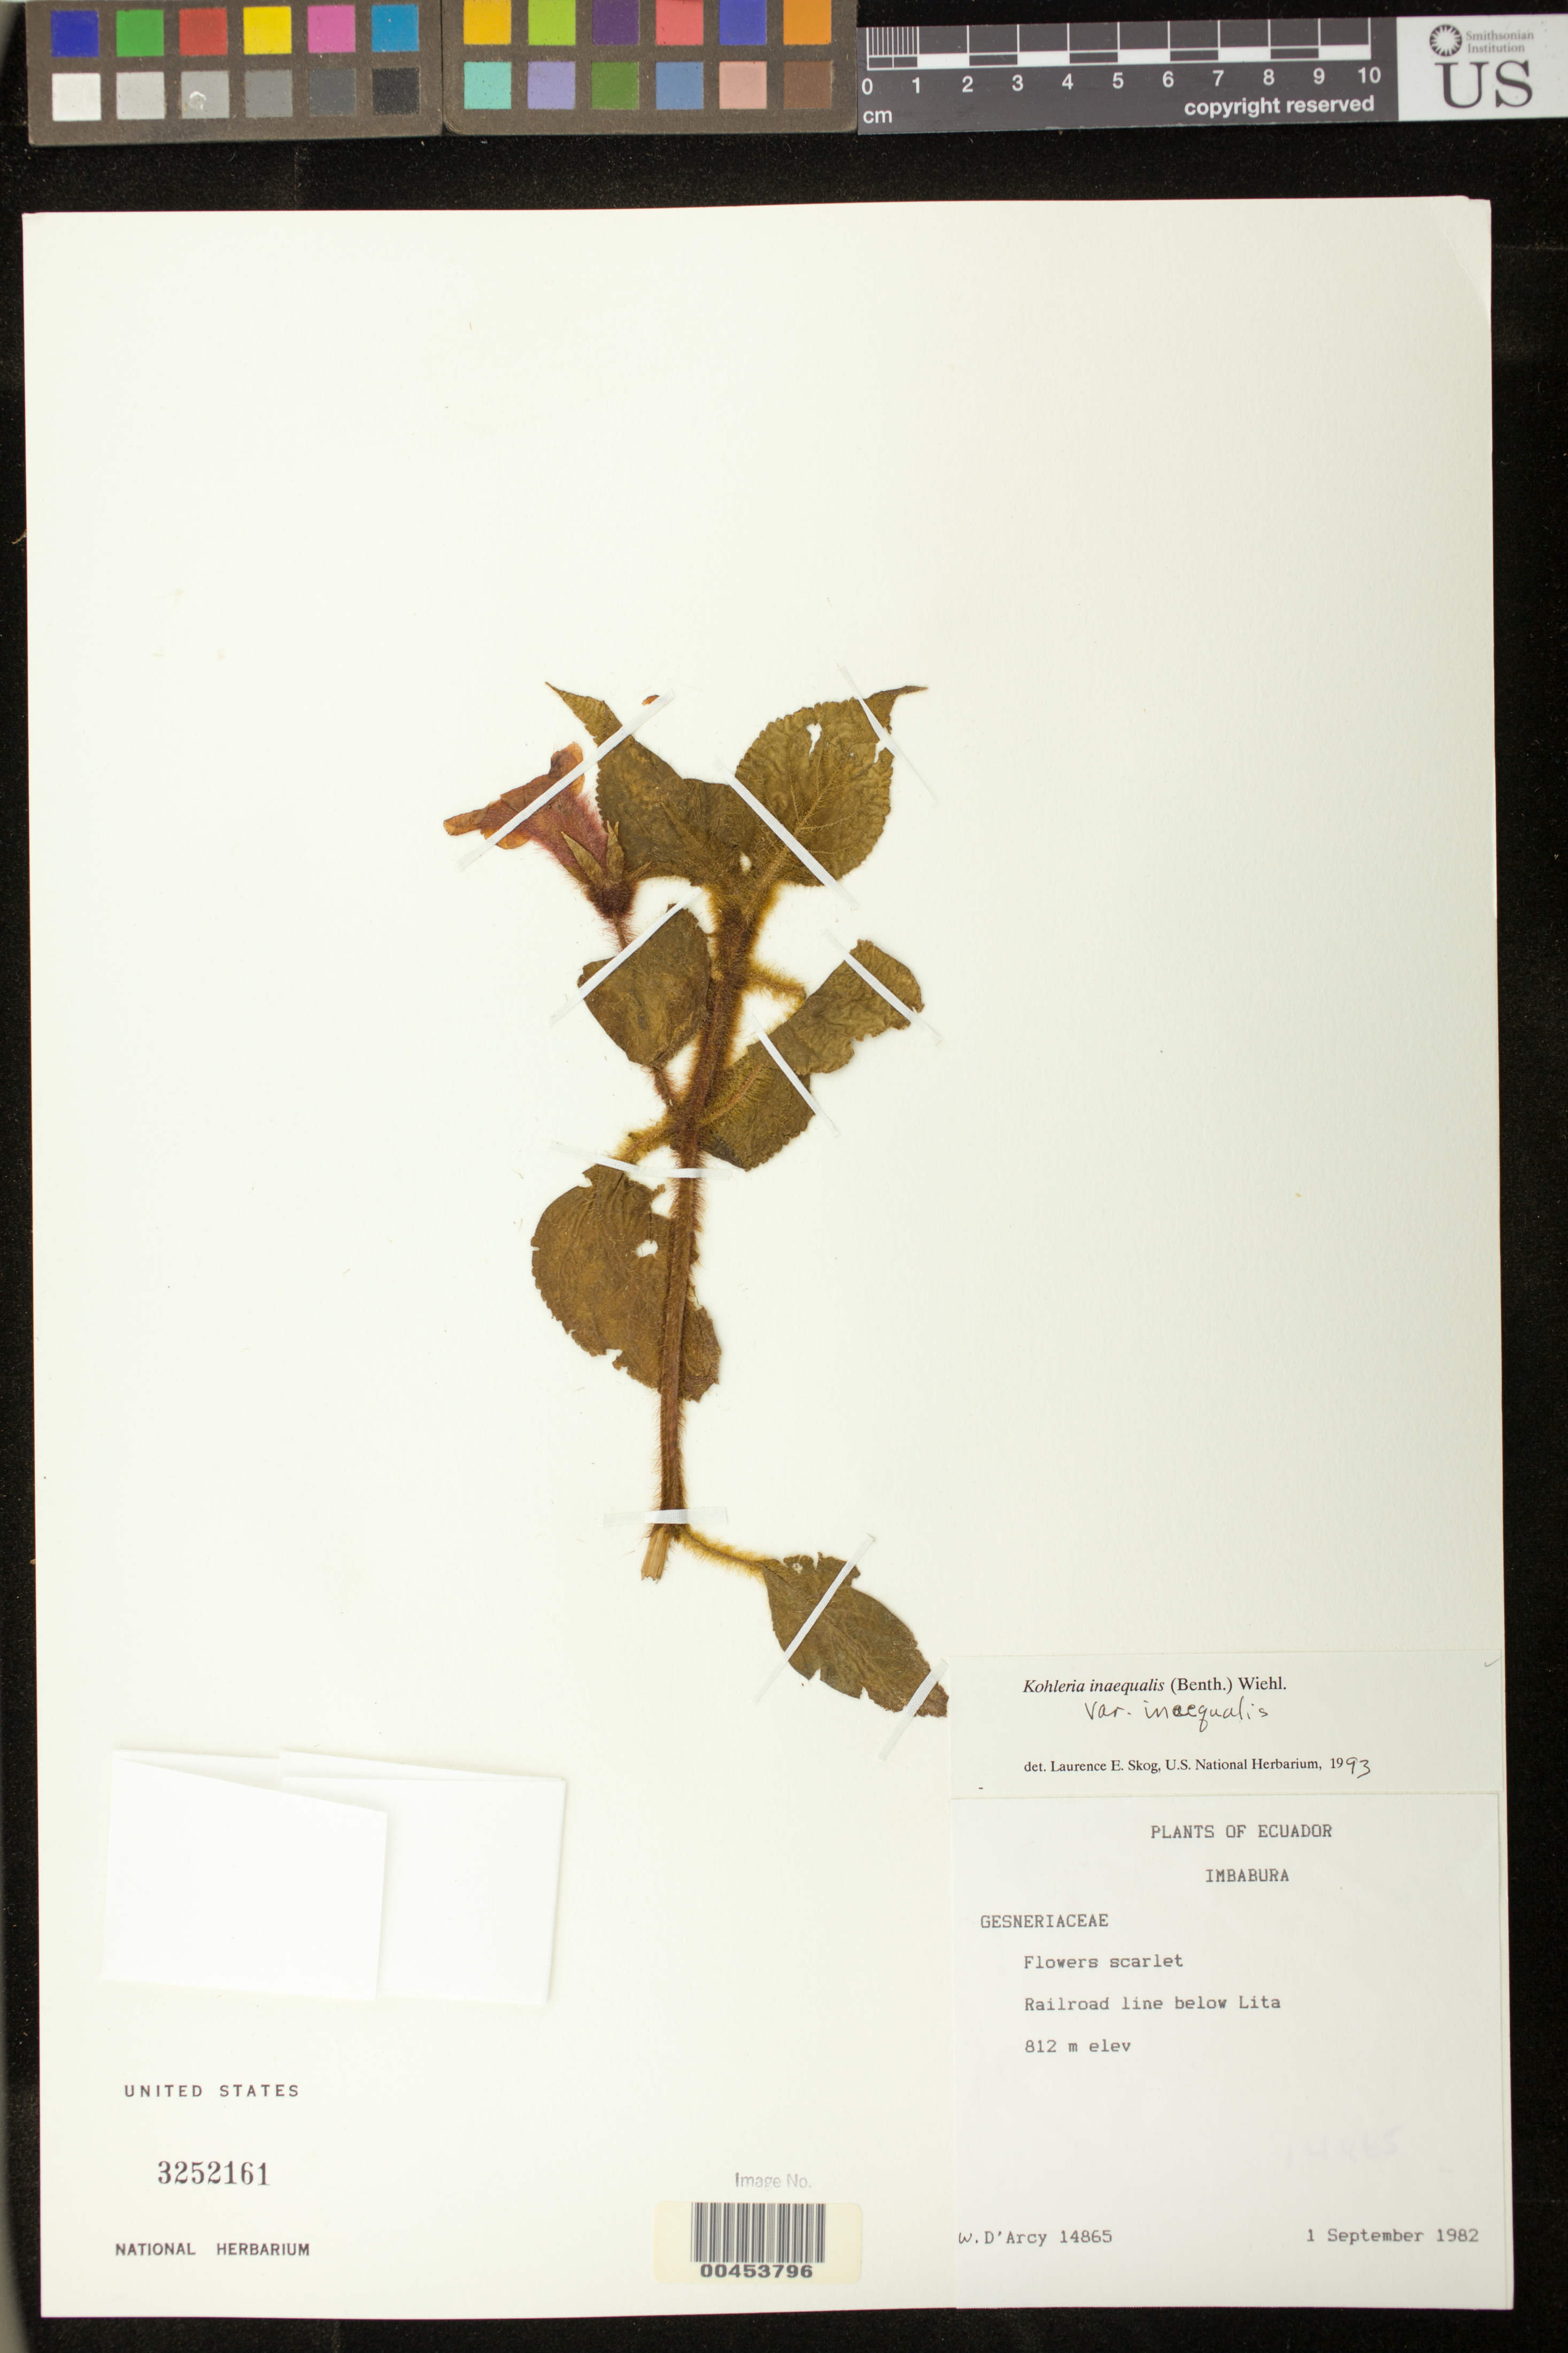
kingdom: Plantae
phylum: Tracheophyta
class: Magnoliopsida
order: Lamiales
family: Gesneriaceae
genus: Kohleria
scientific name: Kohleria inaequalis var. inaequalis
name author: (Benth.) Wiehler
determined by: Skog, Laurence E.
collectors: W. G. D'Arcy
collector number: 14865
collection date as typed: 01 Sep 1982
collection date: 1982-09-01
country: Ecuador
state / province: Imbabura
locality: Railroad line from Lita to 2 km above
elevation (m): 812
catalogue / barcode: US 3252161